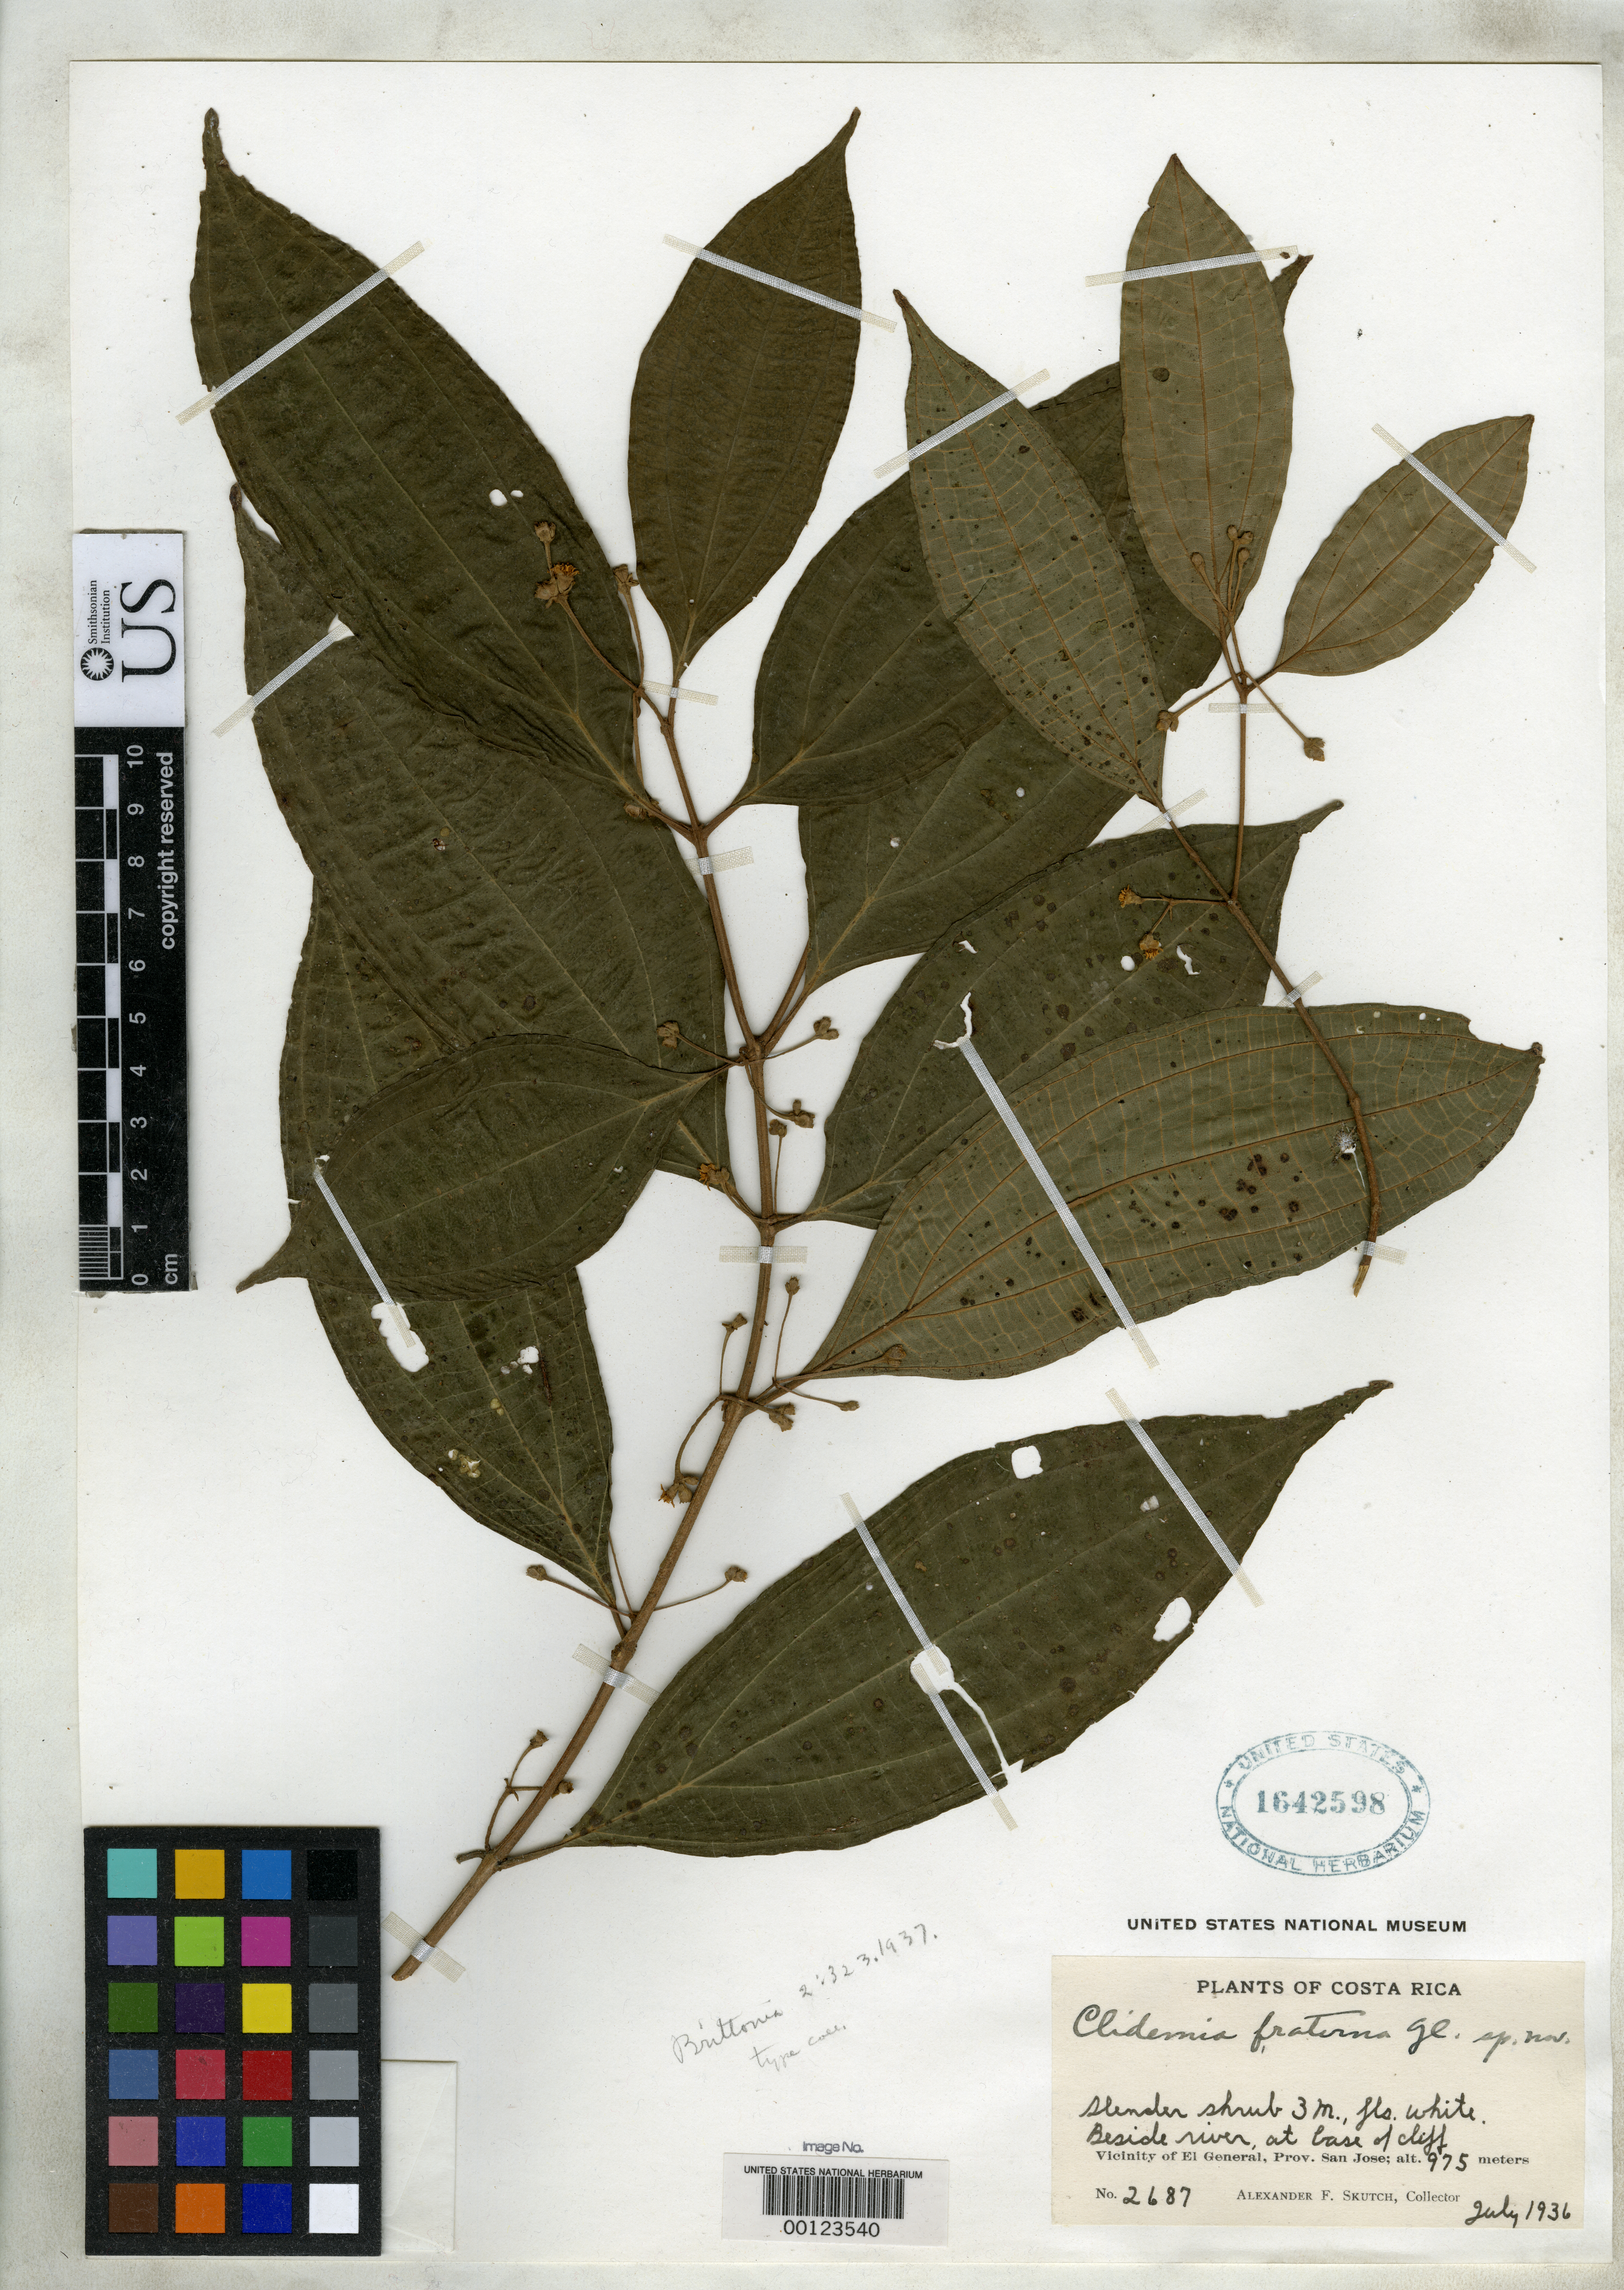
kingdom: Plantae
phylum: Tracheophyta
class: Magnoliopsida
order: Myrtales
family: Melastomataceae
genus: Clidemia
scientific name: Clidemia fraterna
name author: Gleason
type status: Isotype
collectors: A. F. Skutch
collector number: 2687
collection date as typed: Jul 1936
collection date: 1936-07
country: Costa Rica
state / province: San José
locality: Vicinity of El General.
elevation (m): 975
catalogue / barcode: US 1642598